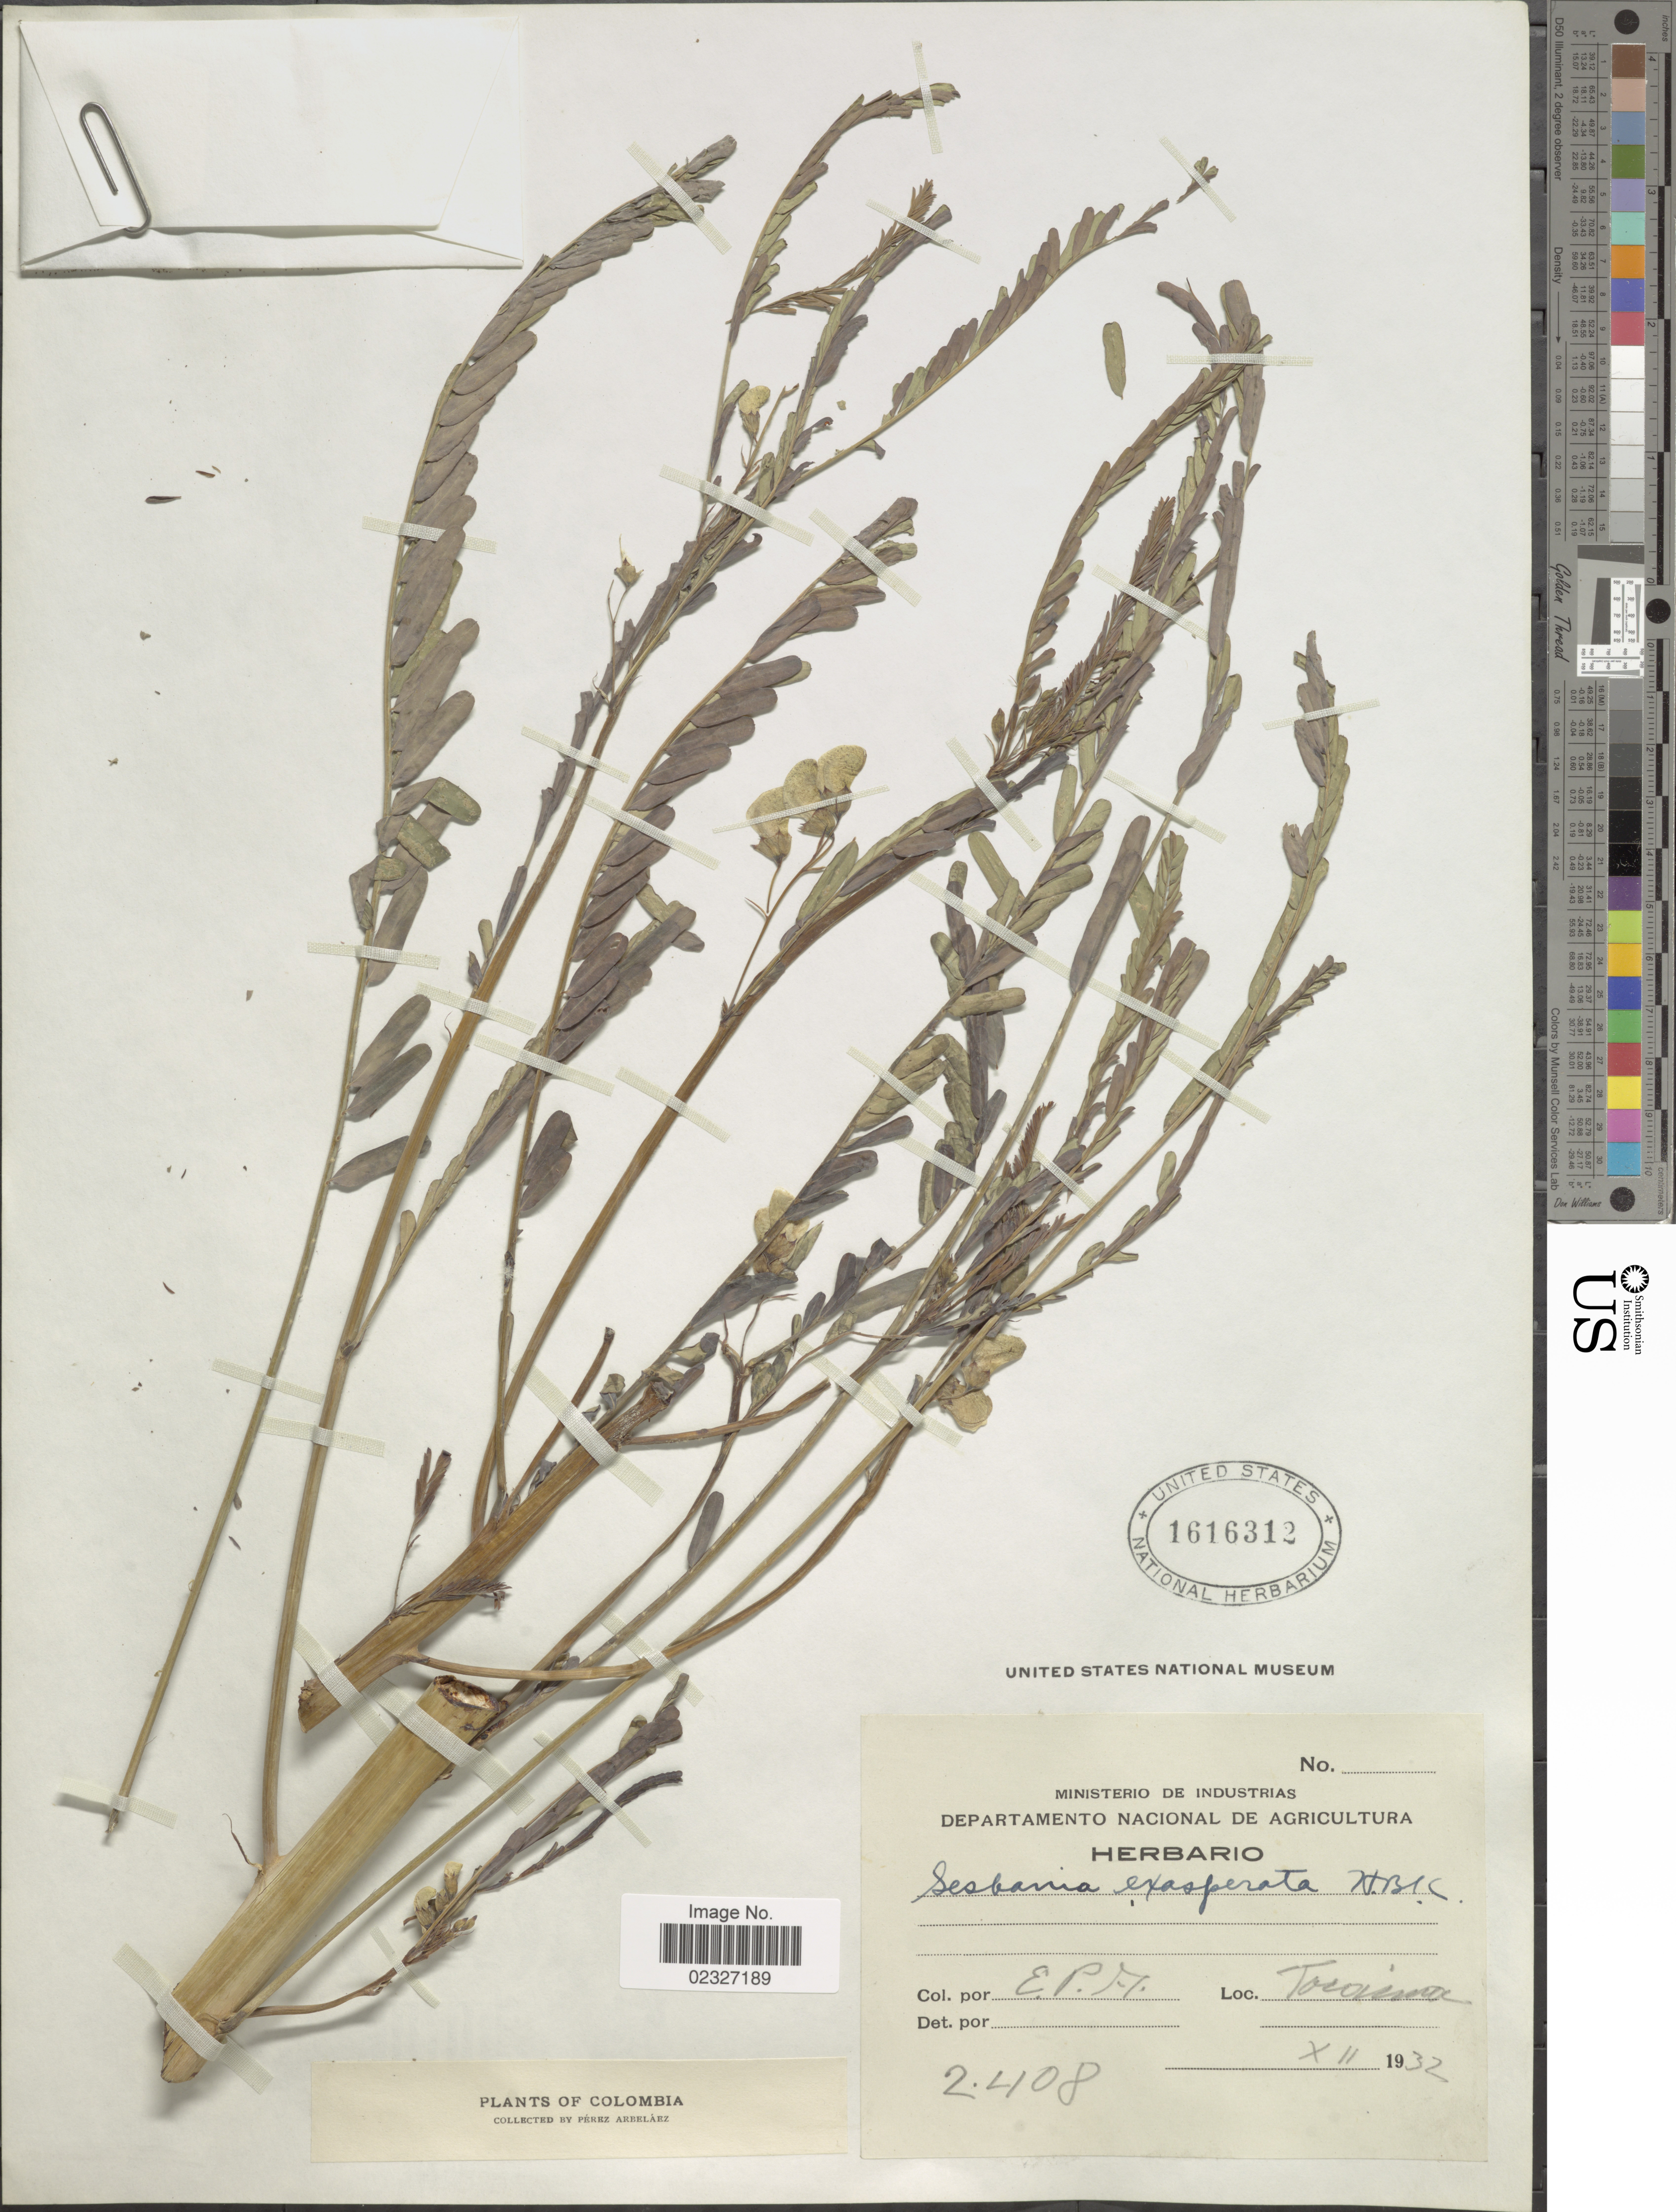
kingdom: Plantae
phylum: Tracheophyta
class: Magnoliopsida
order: Fabales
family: Fabaceae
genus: Sesbania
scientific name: Sesbania exasperata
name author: Kunth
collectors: E. Pérez Arbeláez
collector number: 2408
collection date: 1932-12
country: Colombia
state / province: Cundinamarca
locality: Tocaima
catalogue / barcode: US 1616312